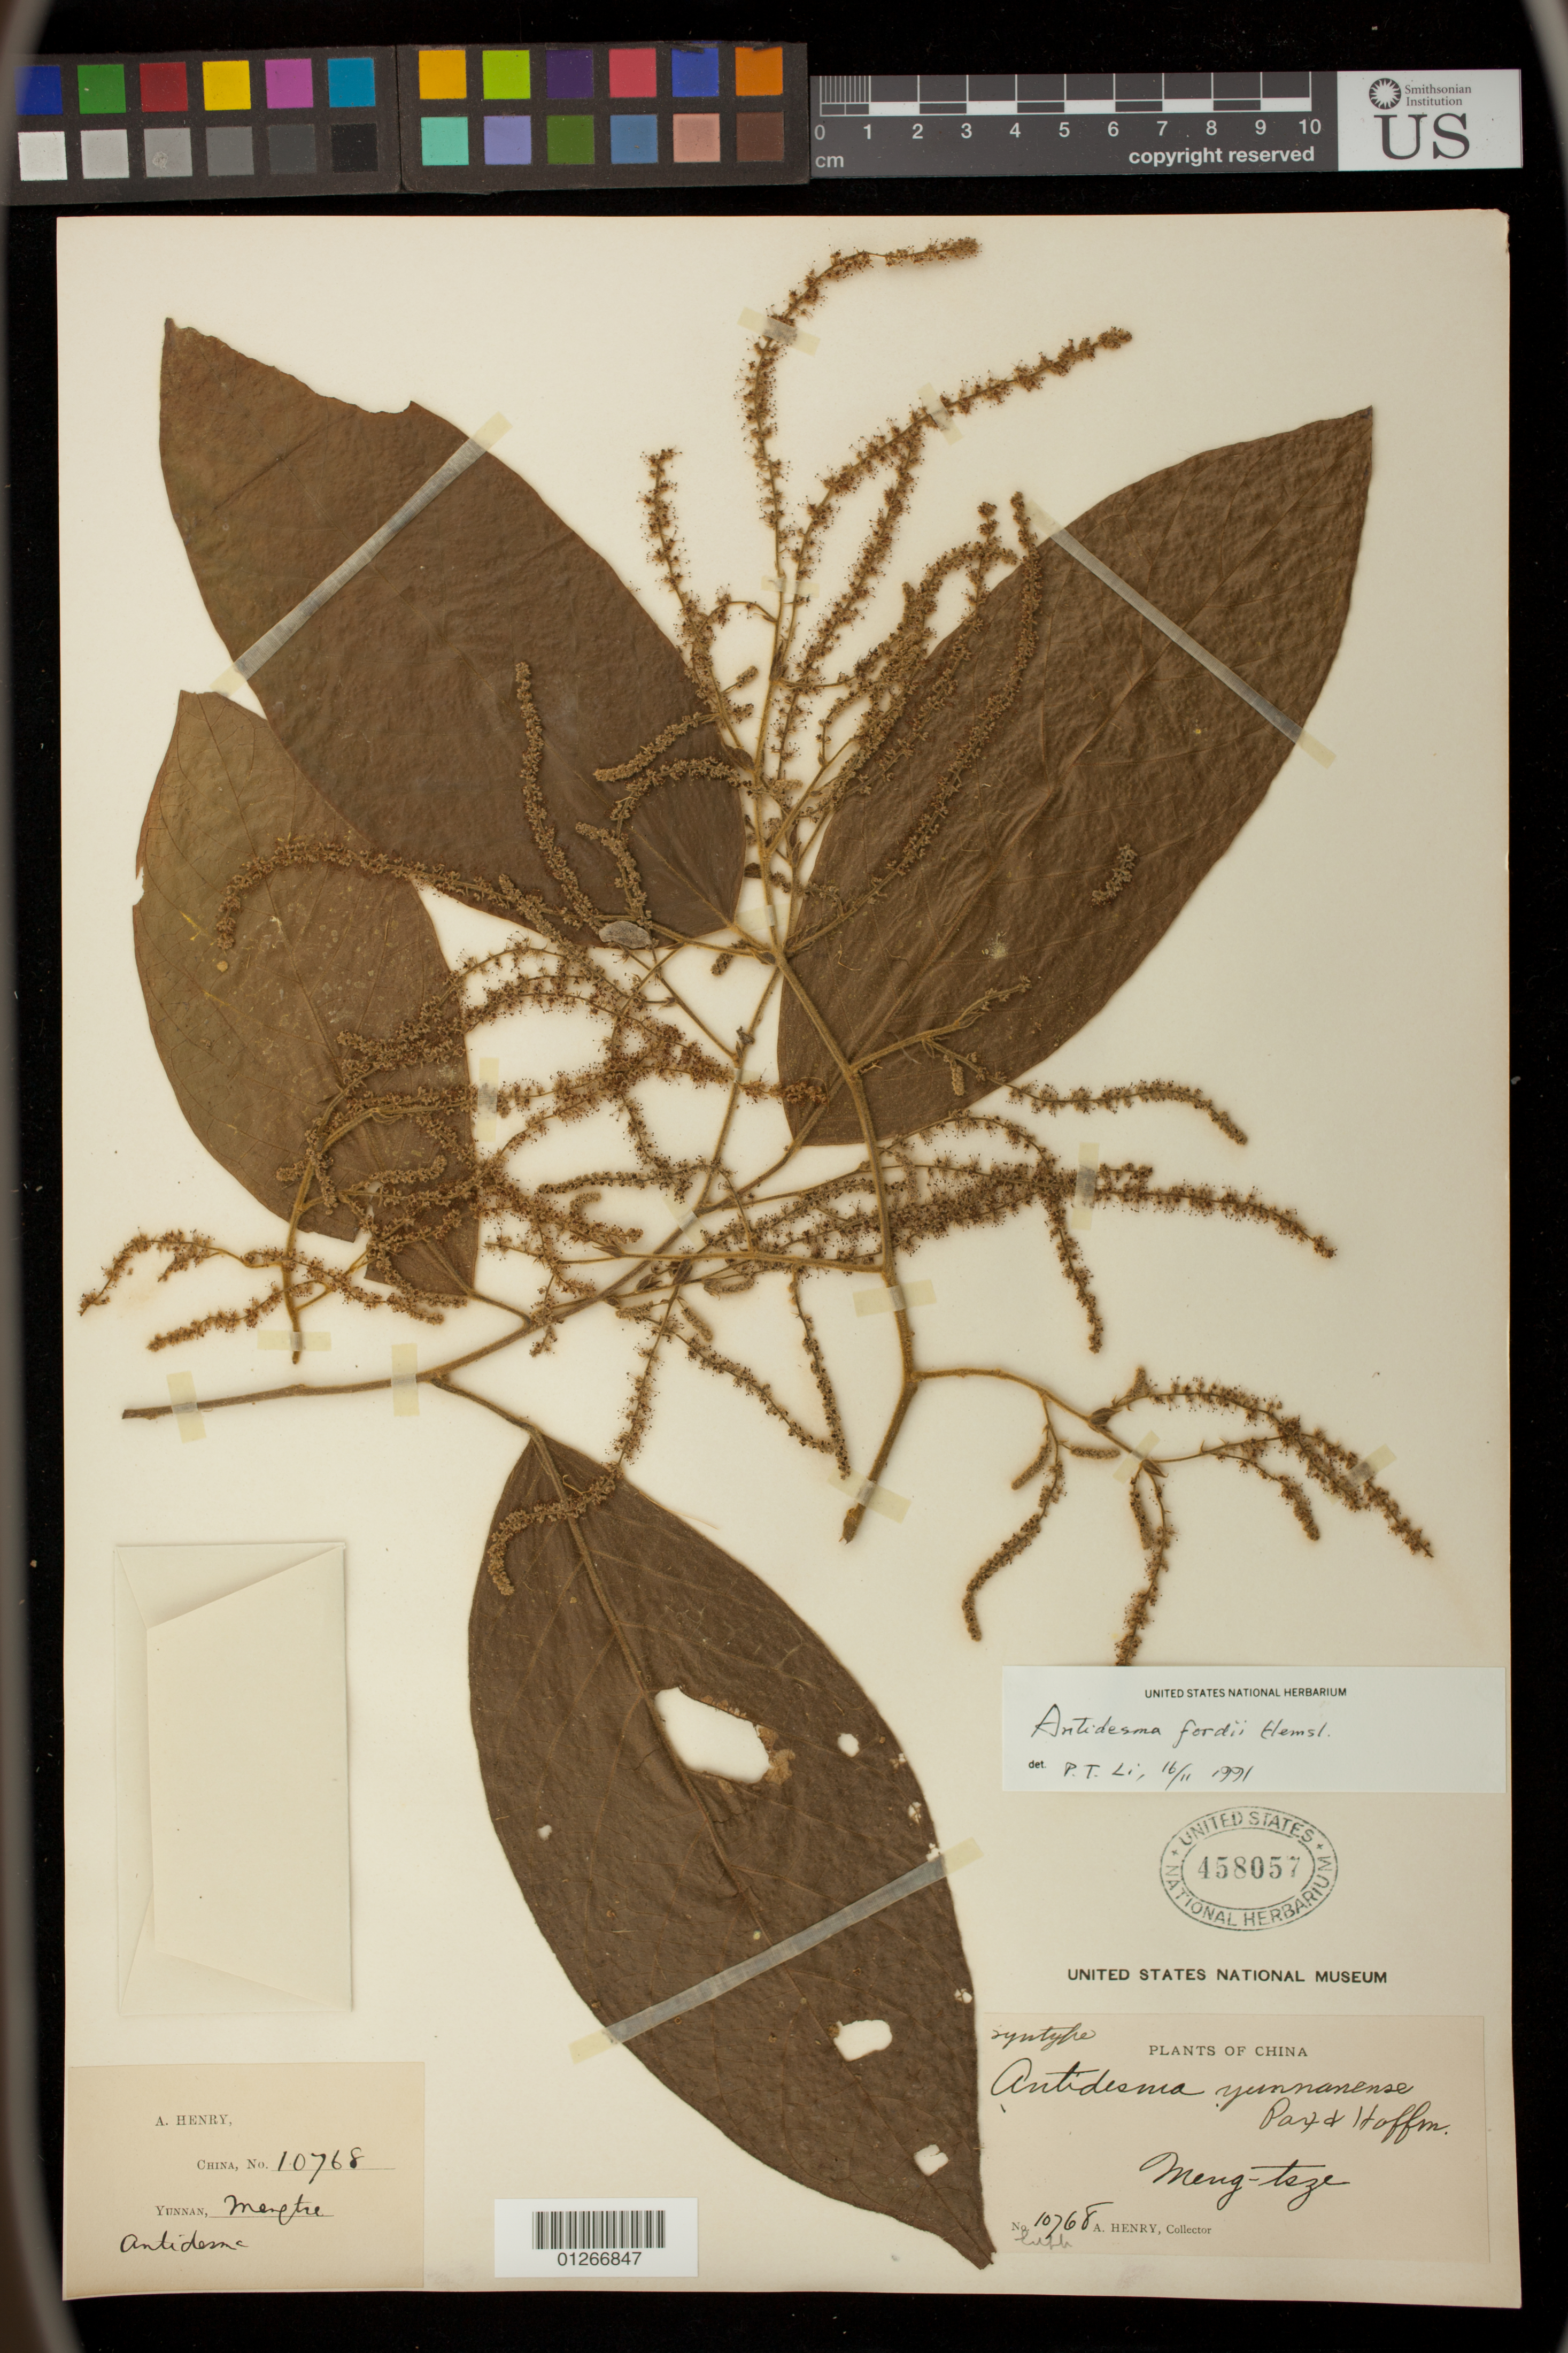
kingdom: Plantae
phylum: Tracheophyta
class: Magnoliopsida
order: Malpighiales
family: Phyllanthaceae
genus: Antidesma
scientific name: Antidesma fordii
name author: Hemsl.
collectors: A. Henry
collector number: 10768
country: China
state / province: Yunnan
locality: Meng-tsze.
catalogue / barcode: US 458057